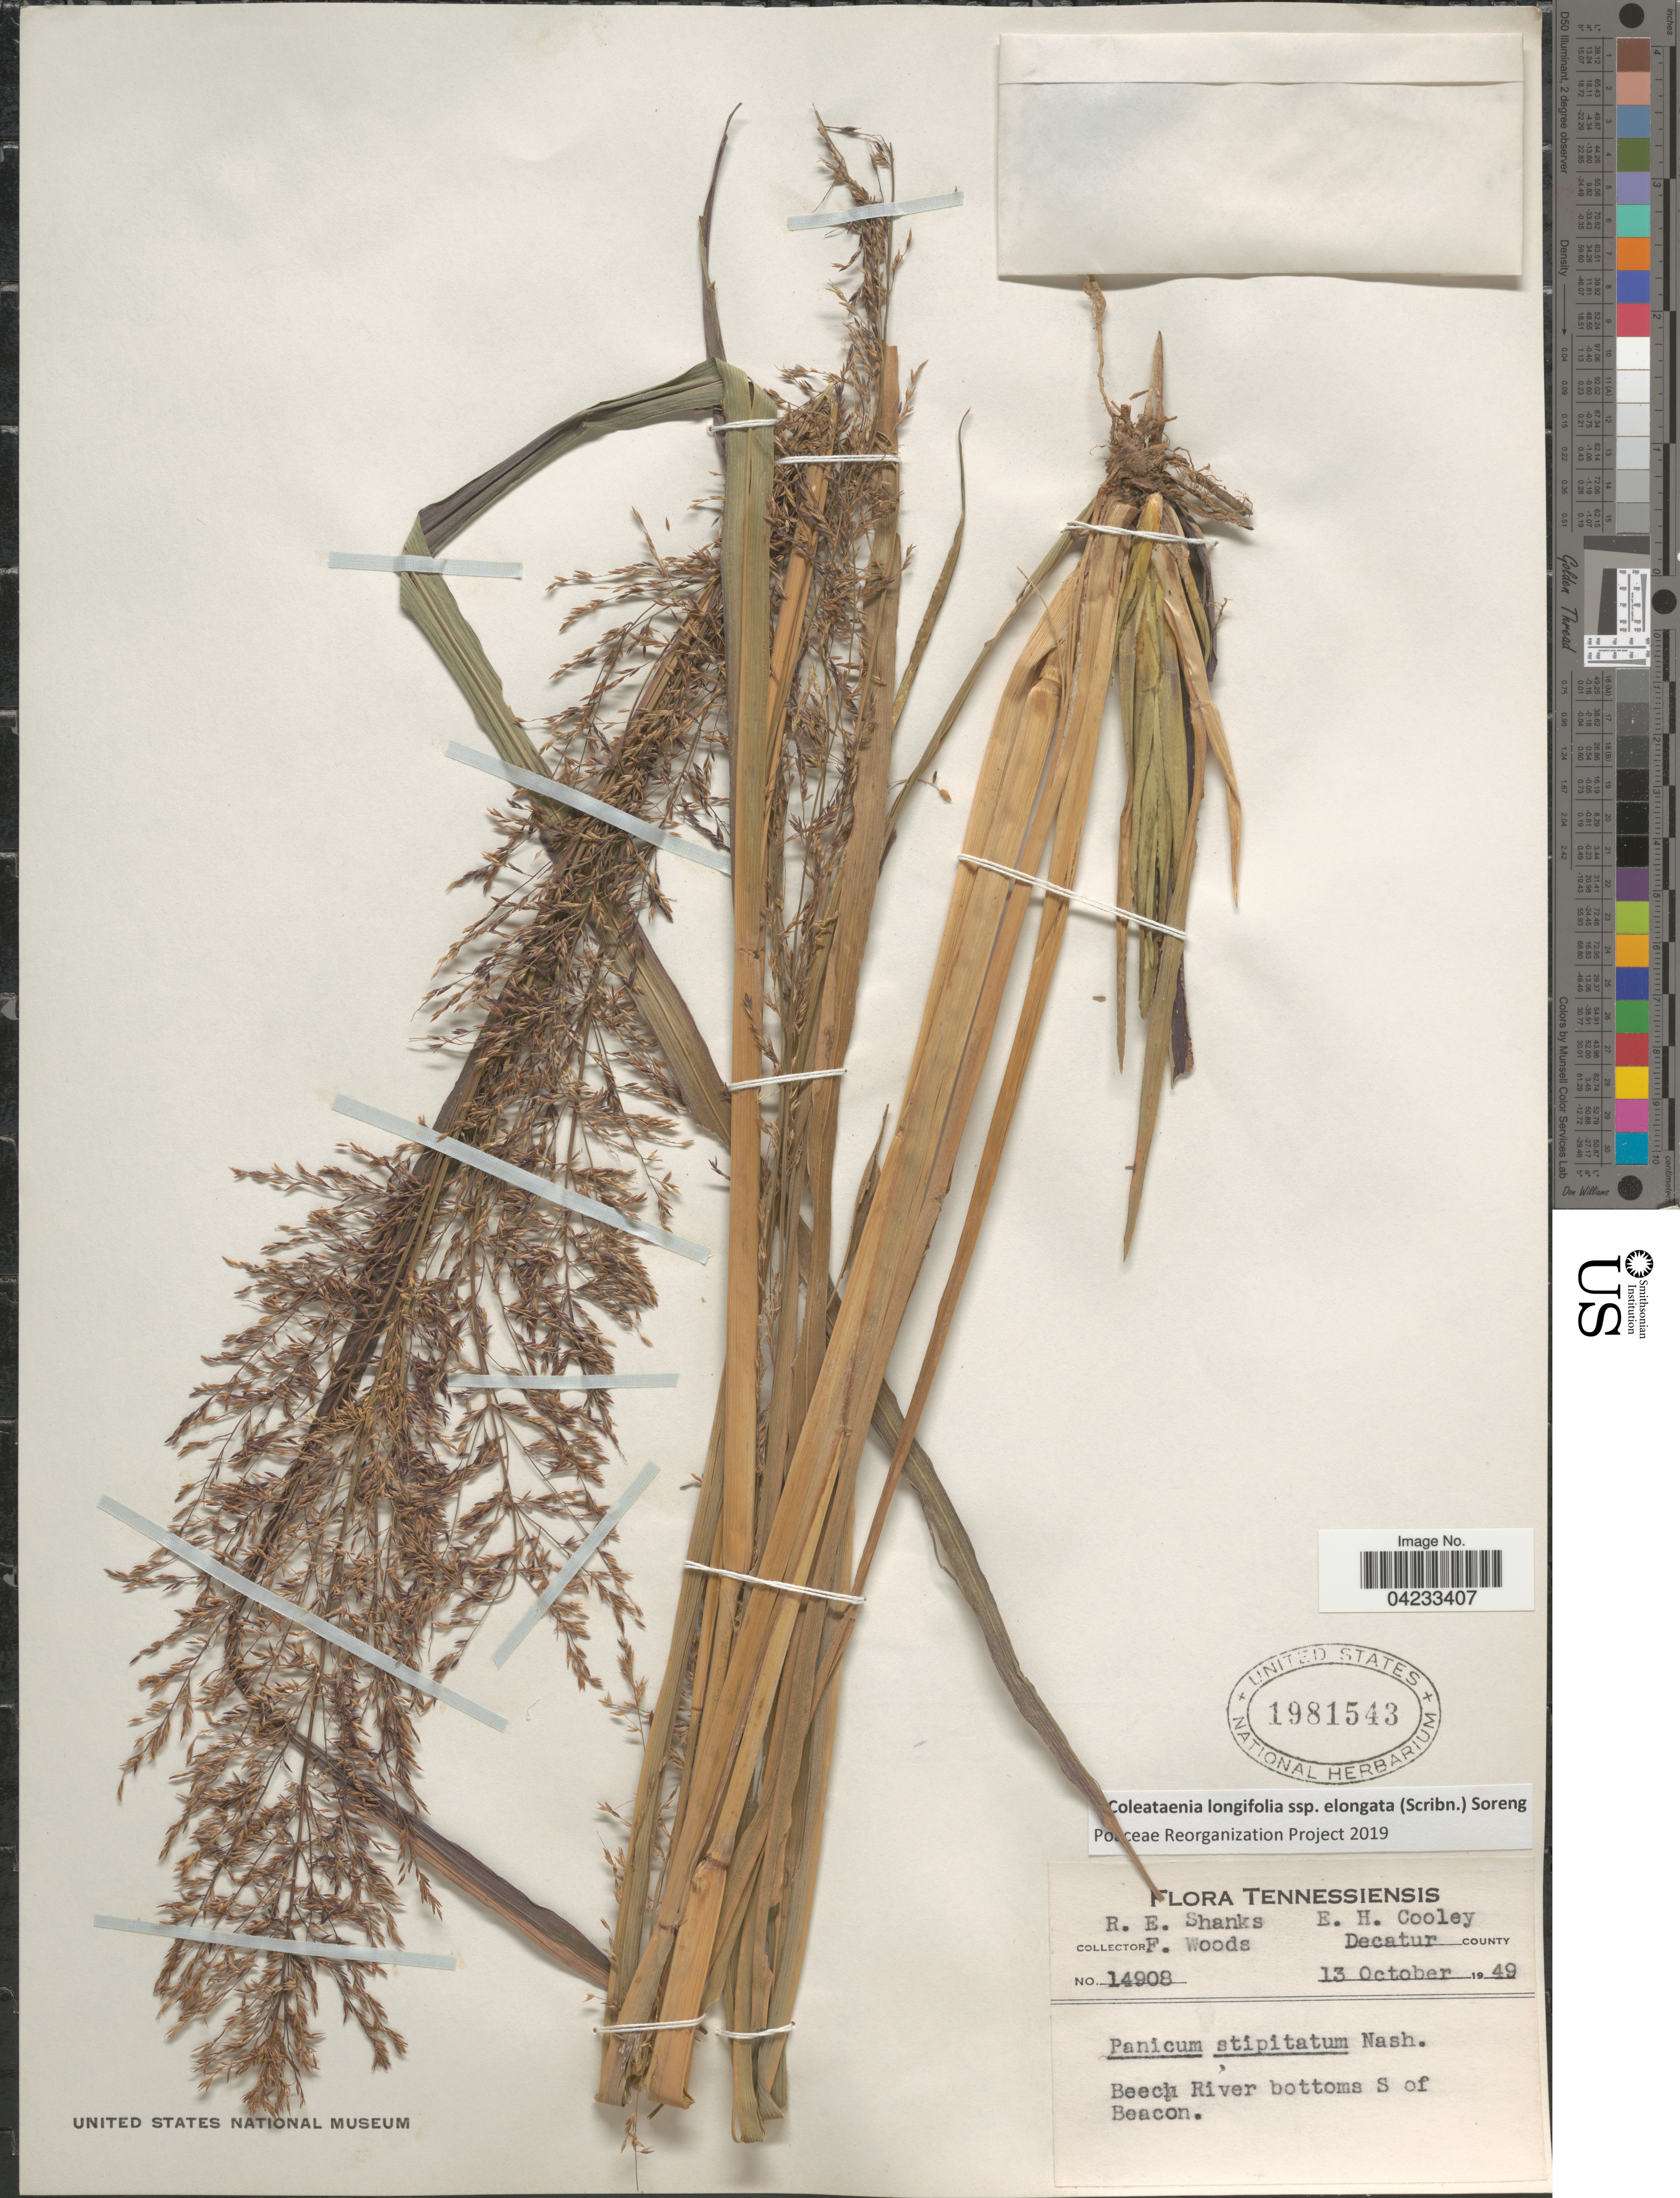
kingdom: Plantae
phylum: Tracheophyta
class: Liliopsida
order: Poales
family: Poaceae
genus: Coleataenia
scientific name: Coleataenia longifolia subsp. elongata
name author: (Scribn.) Soreng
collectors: R. Shanks, F. Woods & E. H. Cooley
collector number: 14908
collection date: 1949-10-13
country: United States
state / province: Tennessee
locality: Decatur County. Beech River bottoms S of Beacon.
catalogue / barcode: US 1981543